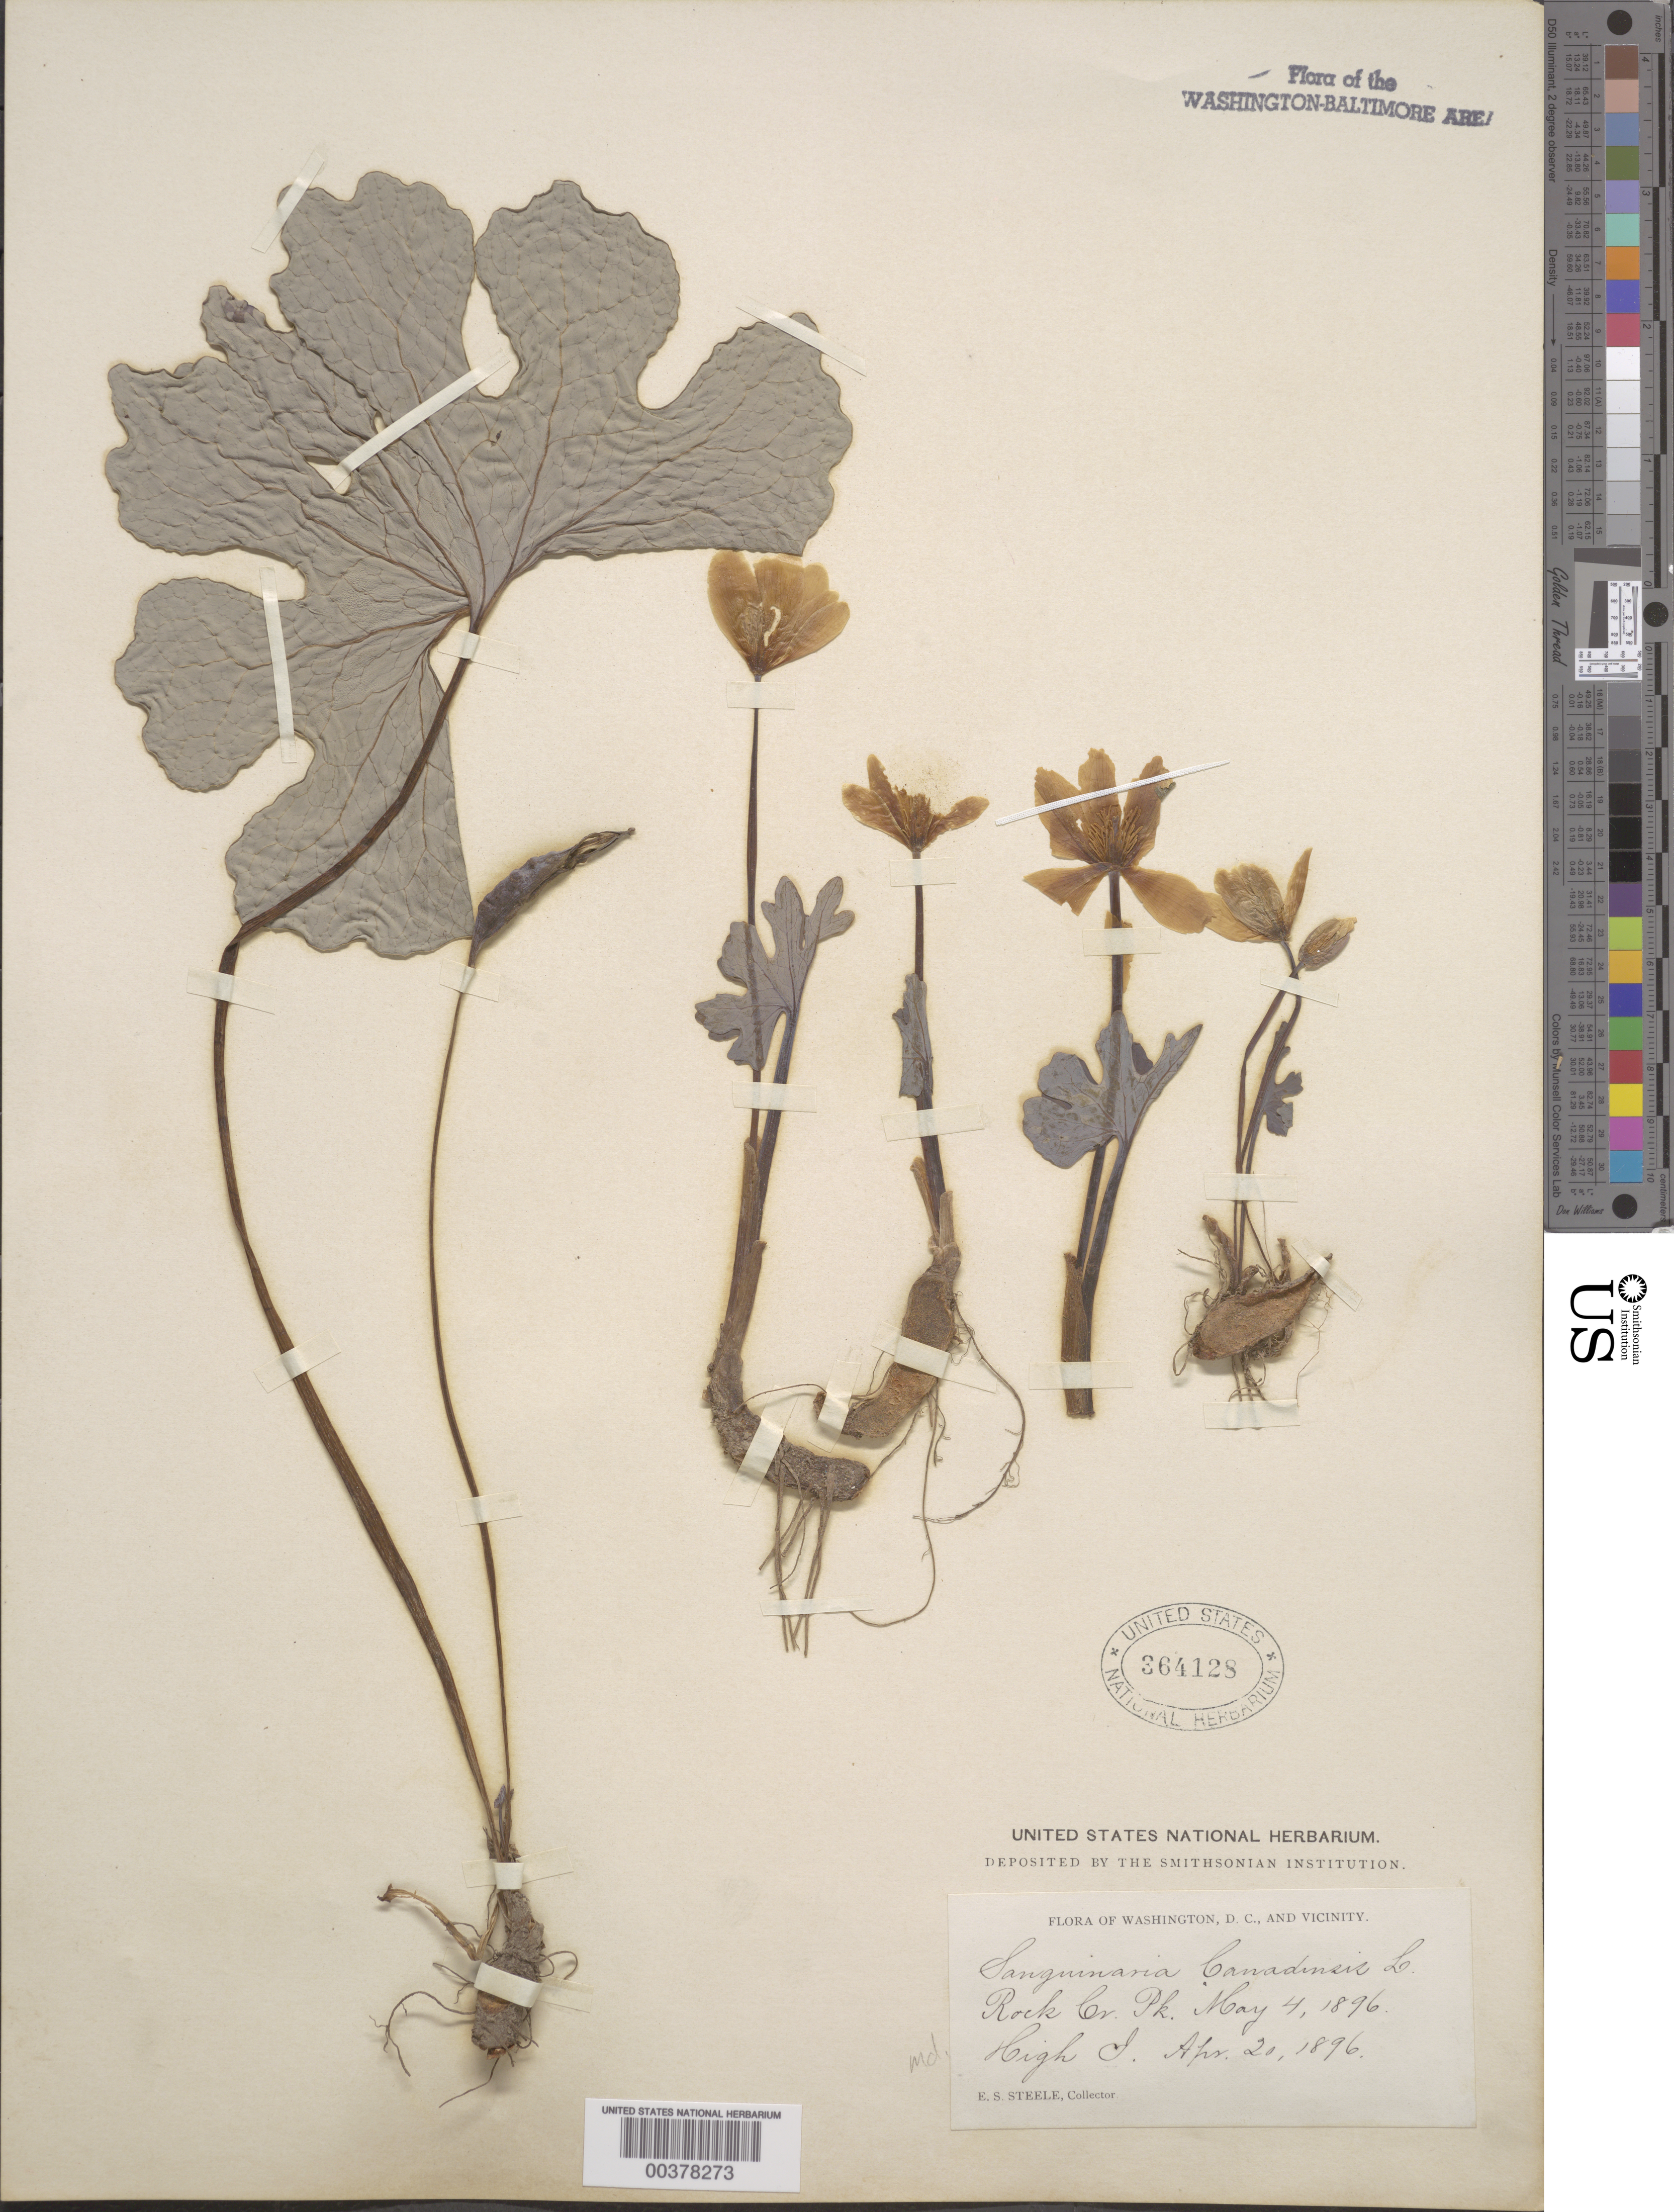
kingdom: Plantae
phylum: Tracheophyta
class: Magnoliopsida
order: Ranunculales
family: Papaveraceae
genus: Sanguinaria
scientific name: Sanguinaria canadensis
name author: L.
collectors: E. Steele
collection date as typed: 20 Apr 1896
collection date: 1896-04-20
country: United States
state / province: Maryland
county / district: Montgomery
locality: Rock Creek and High Island. Rock Creek Park and Vicinity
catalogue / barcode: US 364128